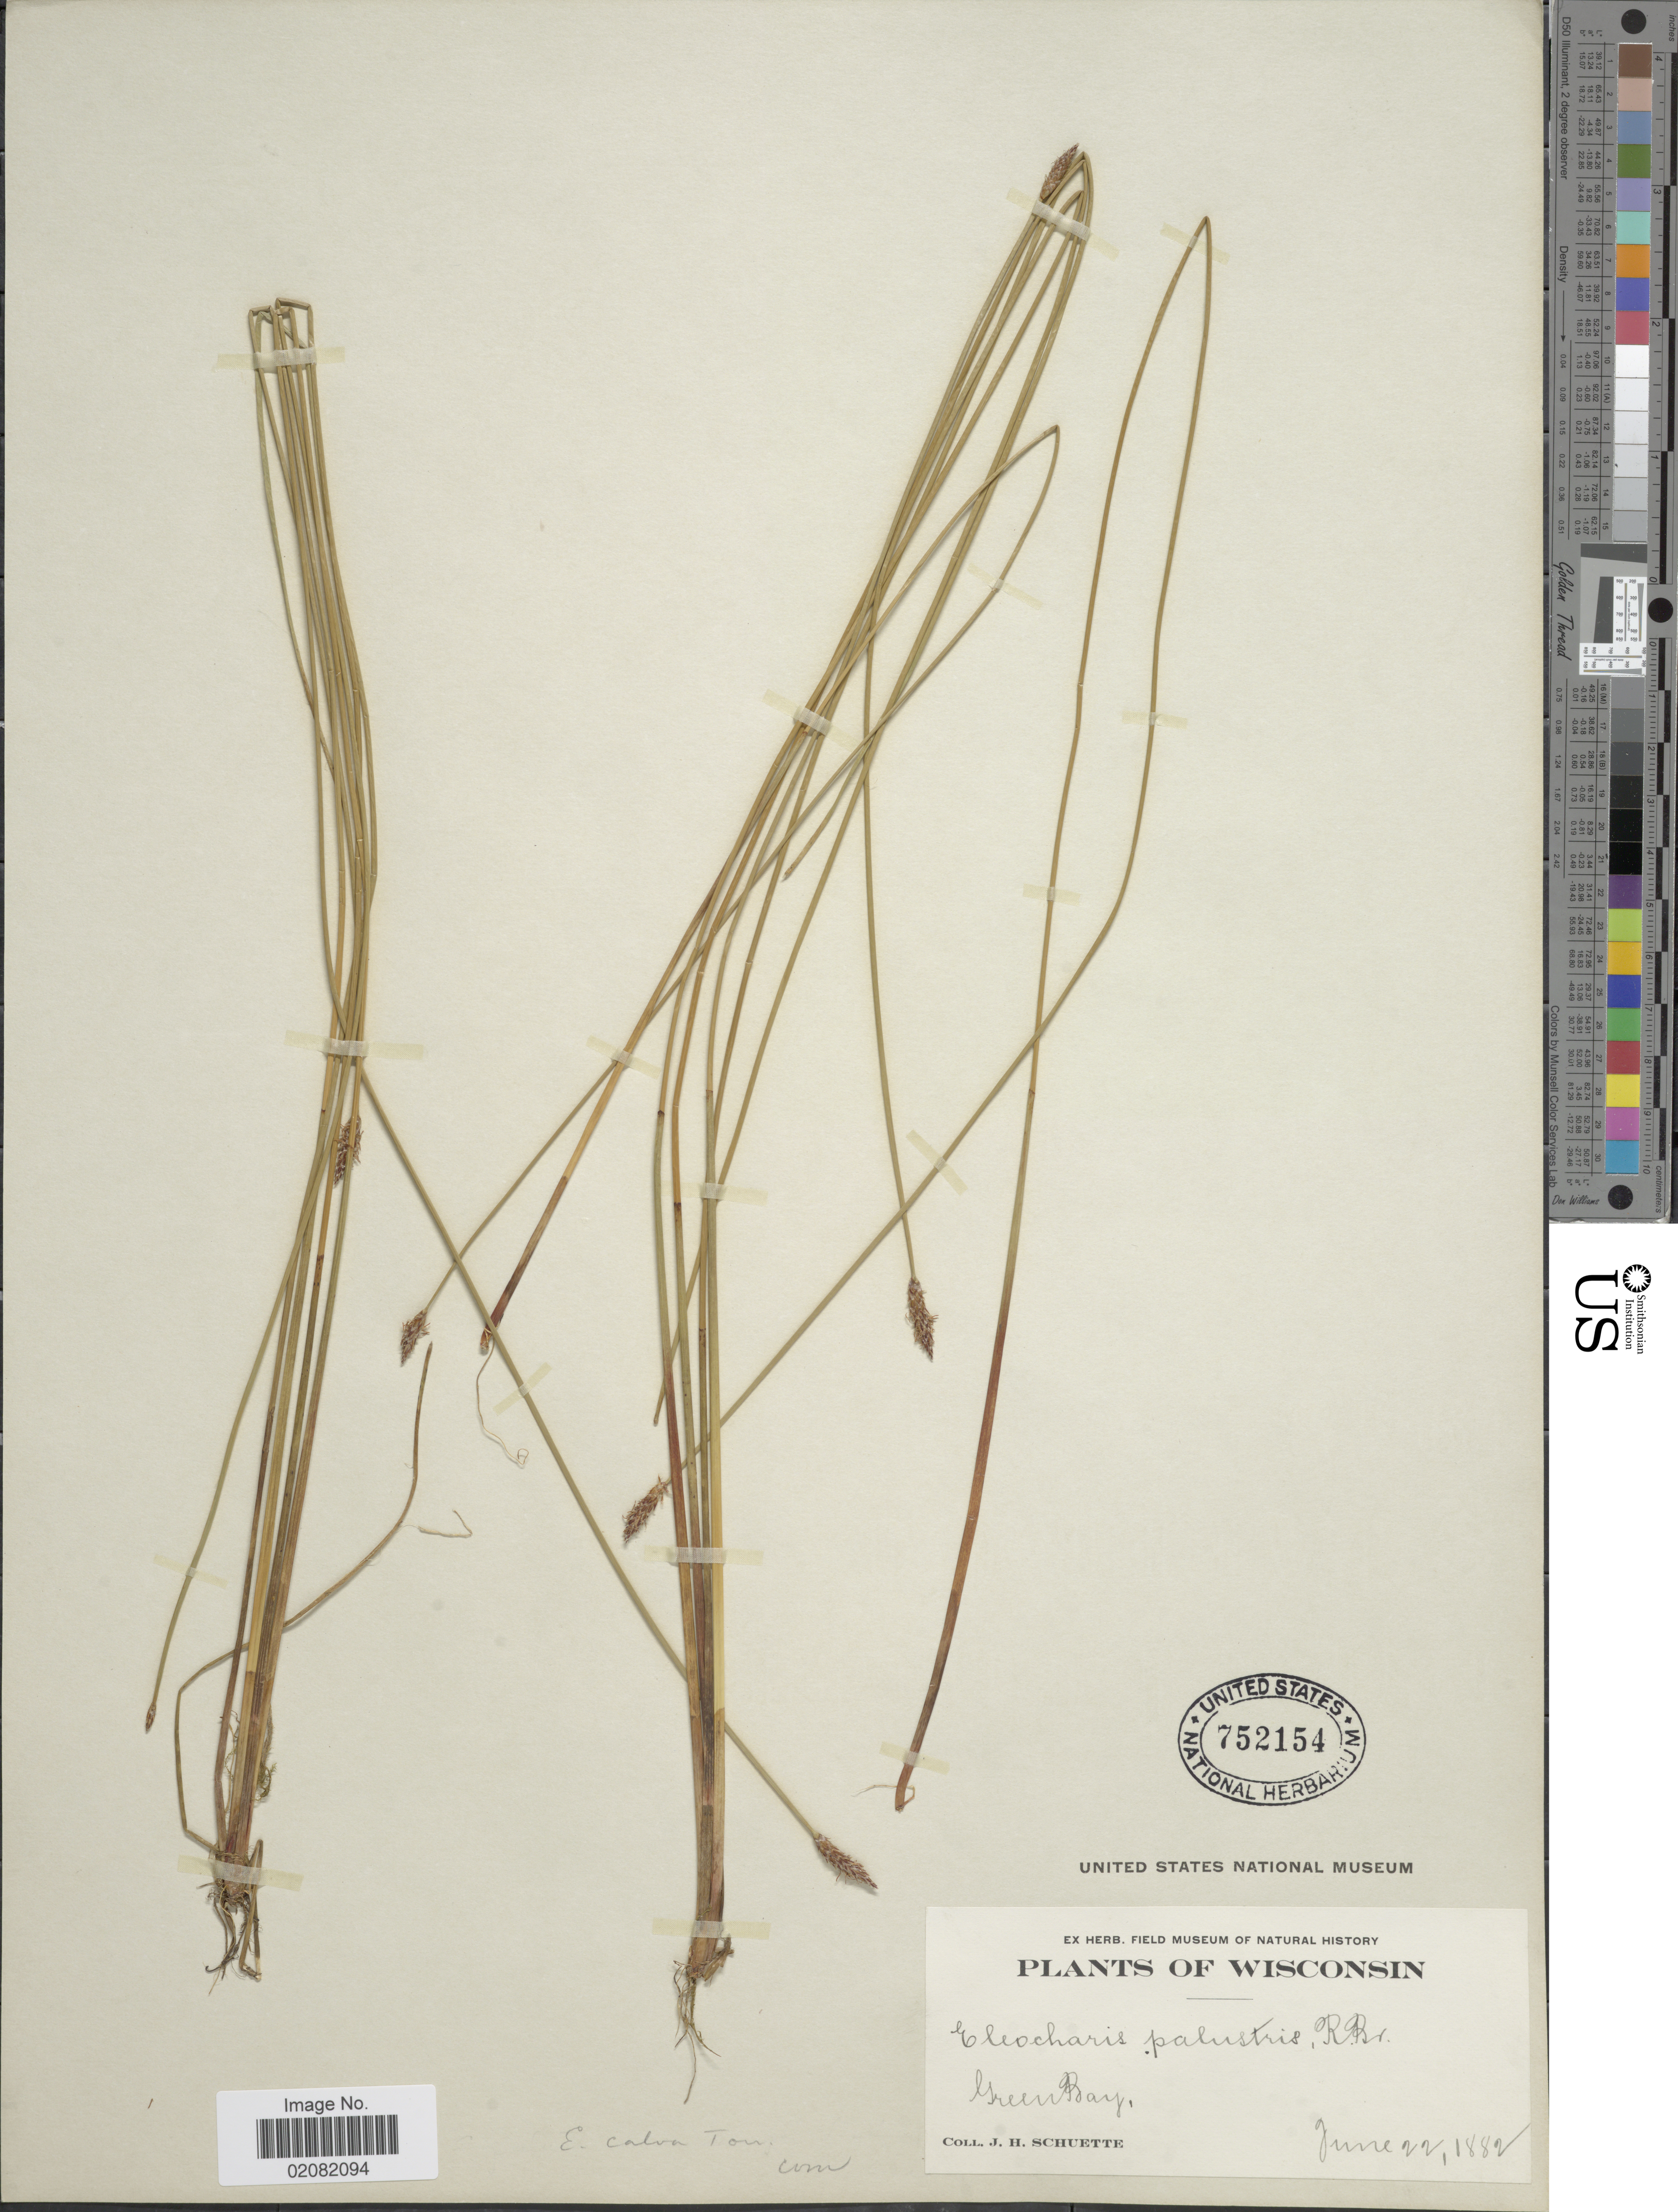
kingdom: Plantae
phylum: Tracheophyta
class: Liliopsida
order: Poales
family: Cyperaceae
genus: Eleocharis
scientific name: Eleocharis palustris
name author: (L.) Roem. & Schult.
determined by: Smith, [Stanley] Galen [Galen]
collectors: J. H. Schuette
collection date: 1882-06-22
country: United States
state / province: Wisconsin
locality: Green Bay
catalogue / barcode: US 752154